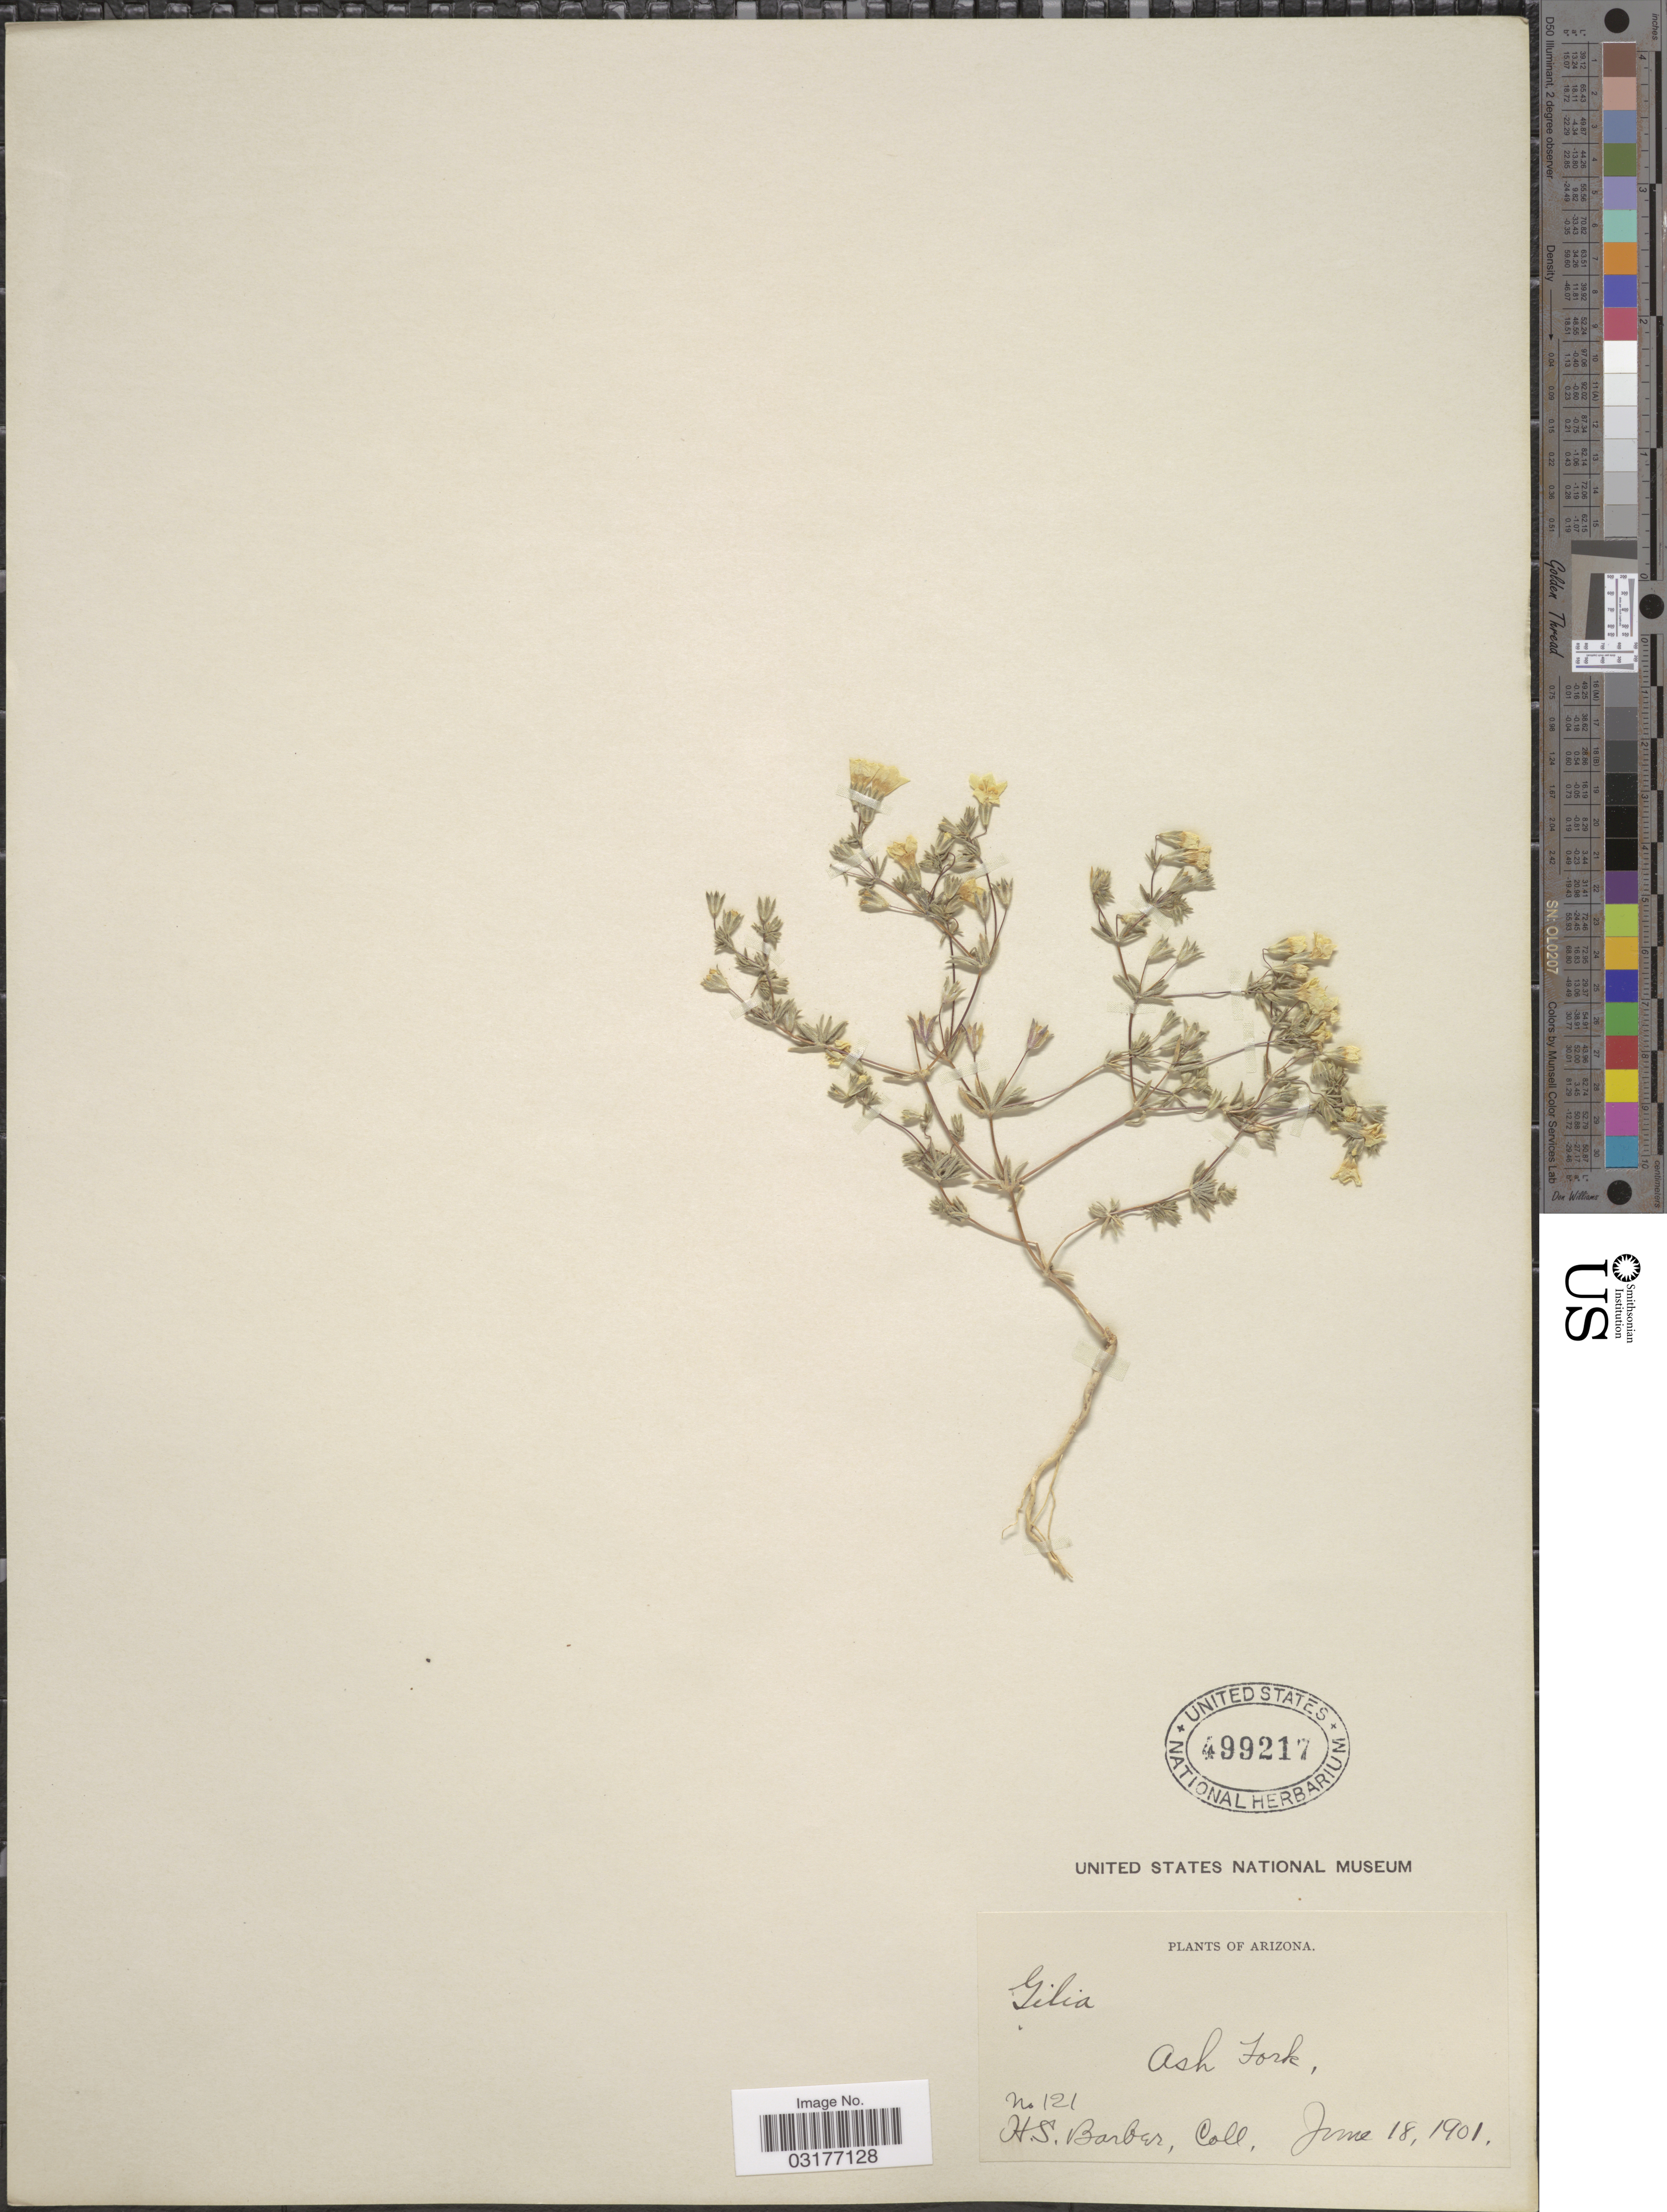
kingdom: Plantae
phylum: Tracheophyta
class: Magnoliopsida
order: Ericales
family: Polemoniaceae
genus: Leptosiphon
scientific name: Leptosiphon chrysanthus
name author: J.M. Porter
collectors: H. Barber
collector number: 121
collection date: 1901-06-18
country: United States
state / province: Arizona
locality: Ask Fork.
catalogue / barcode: US 499217